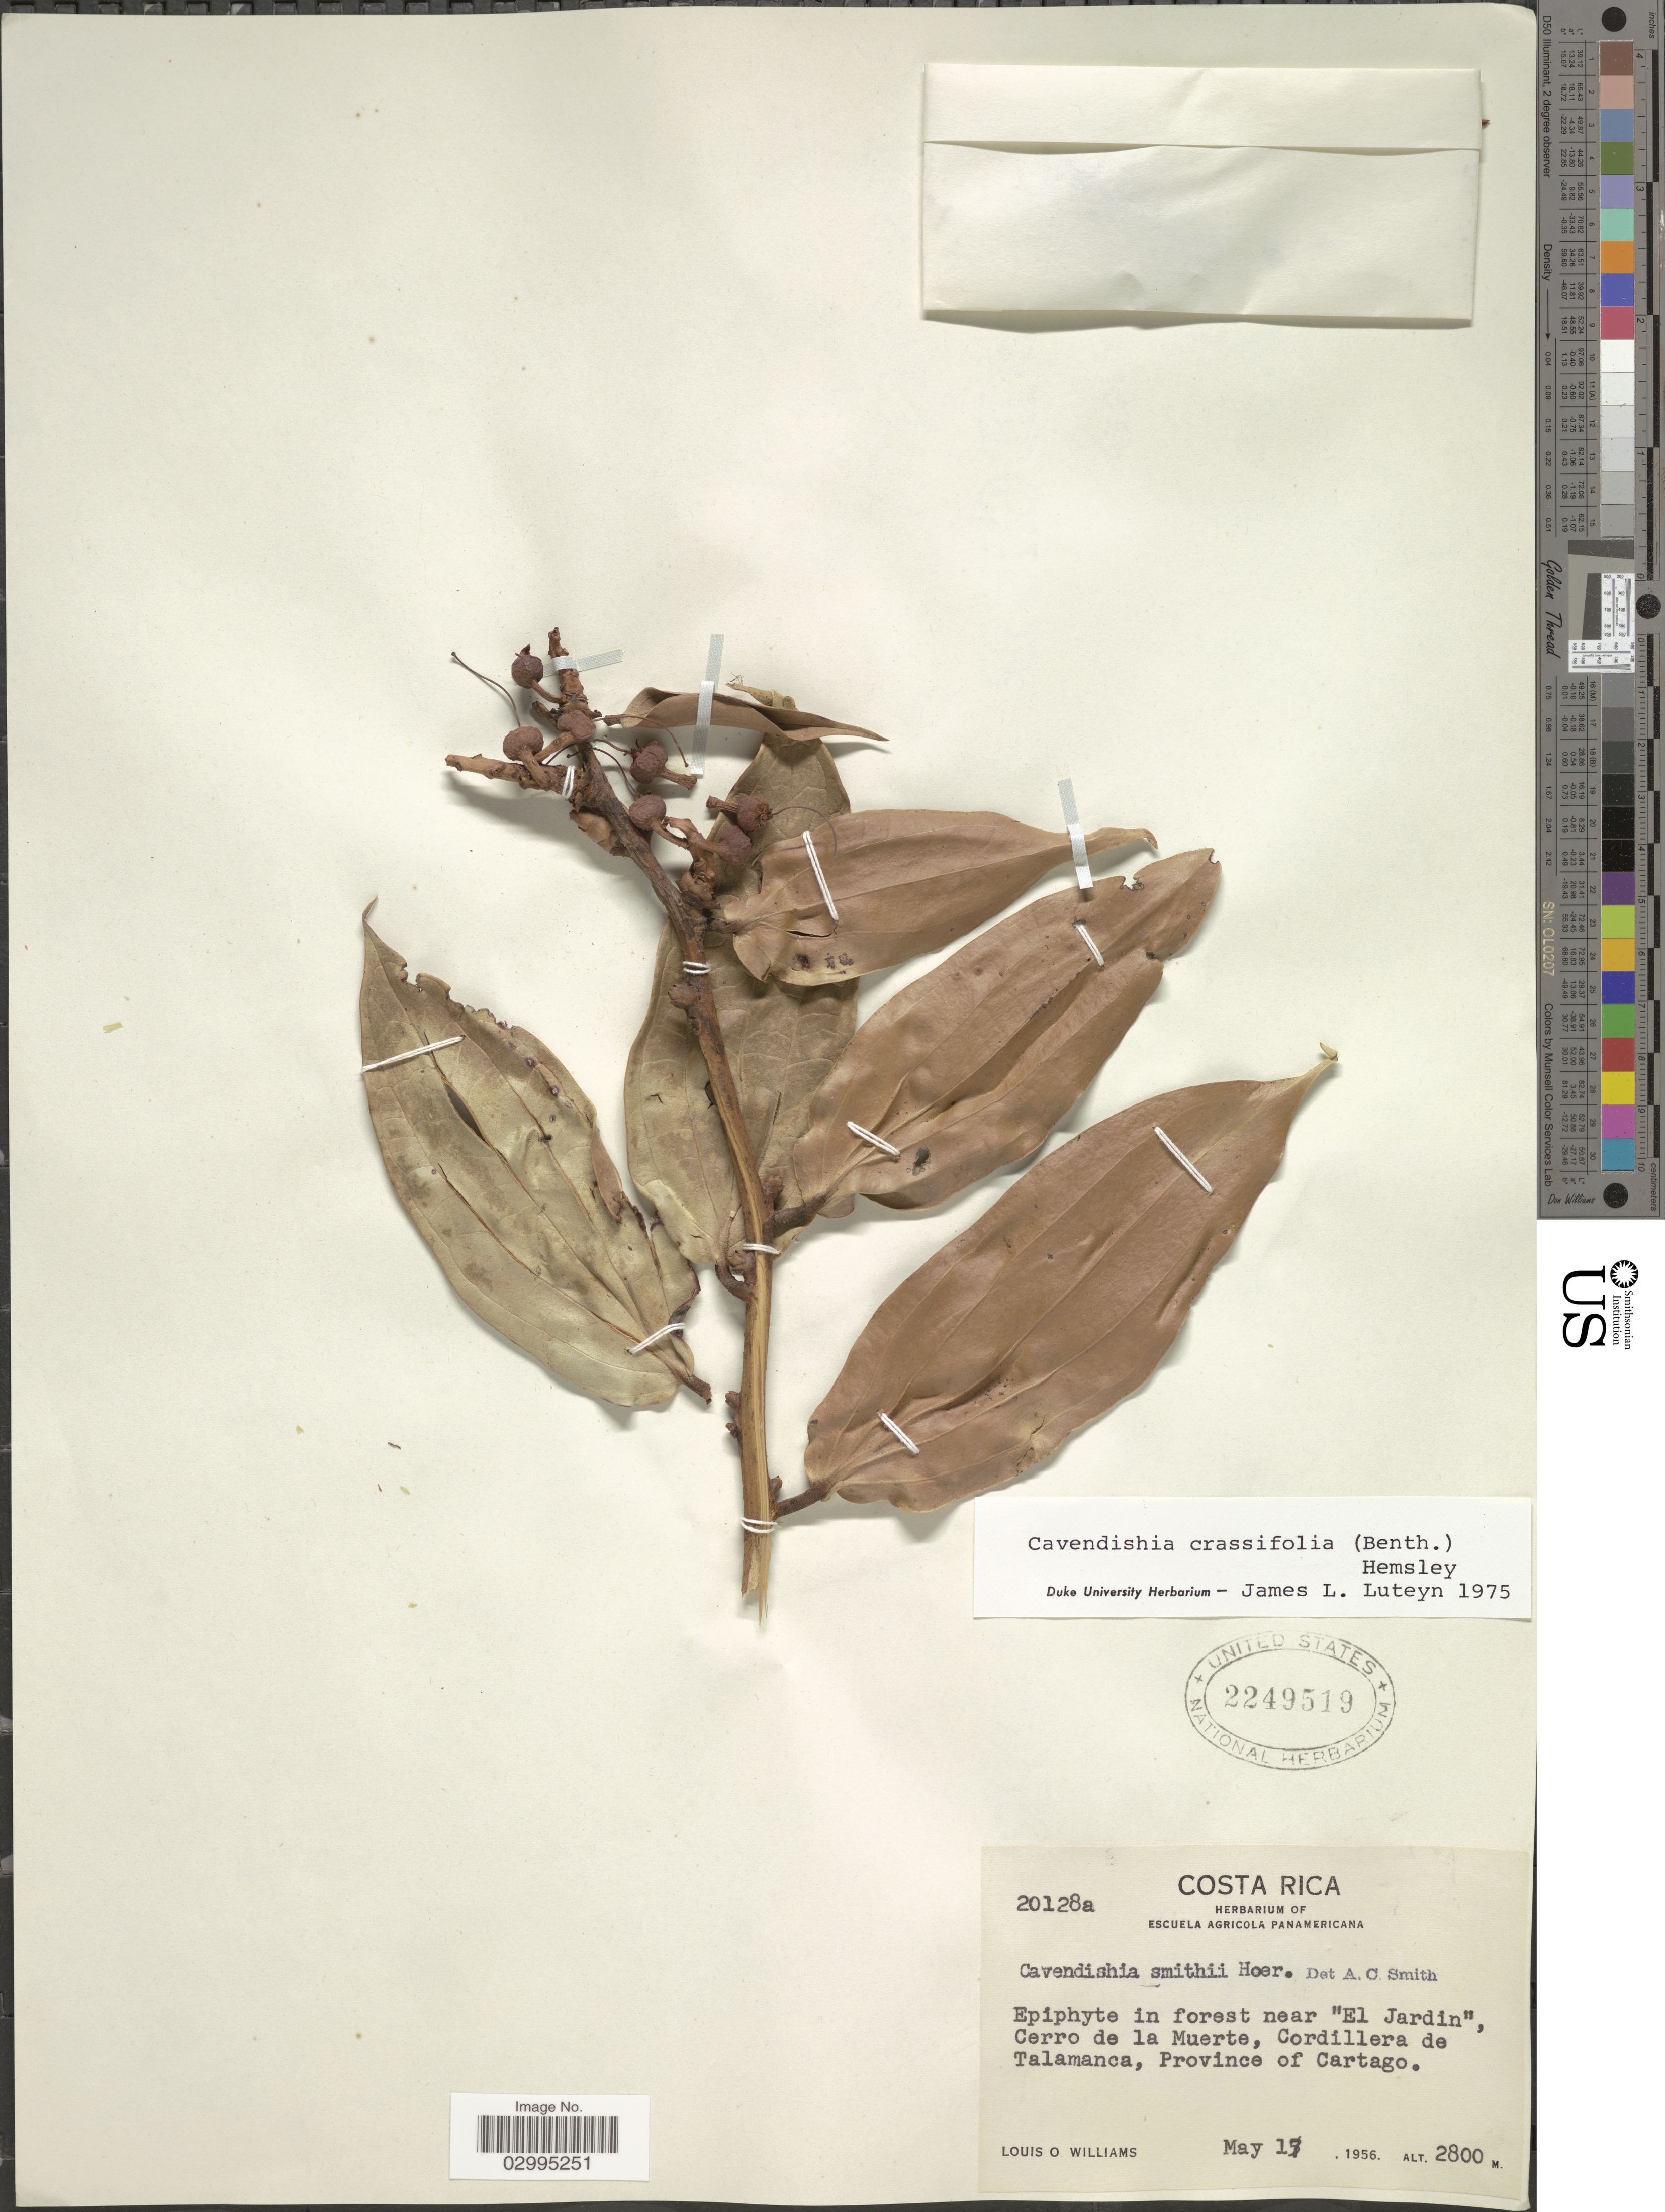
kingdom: Plantae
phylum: Tracheophyta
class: Magnoliopsida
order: Ericales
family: Ericaceae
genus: Cavendishia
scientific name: Cavendishia crassifolia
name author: (Benth.) Hemsl.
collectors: L. O. Williams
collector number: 20128a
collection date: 1956-05-17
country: Costa Rica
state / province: Cartago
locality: Near "El Jardin", Cerro de la Muerte, Cordillera de Talamanca.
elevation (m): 2800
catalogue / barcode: US 2249519